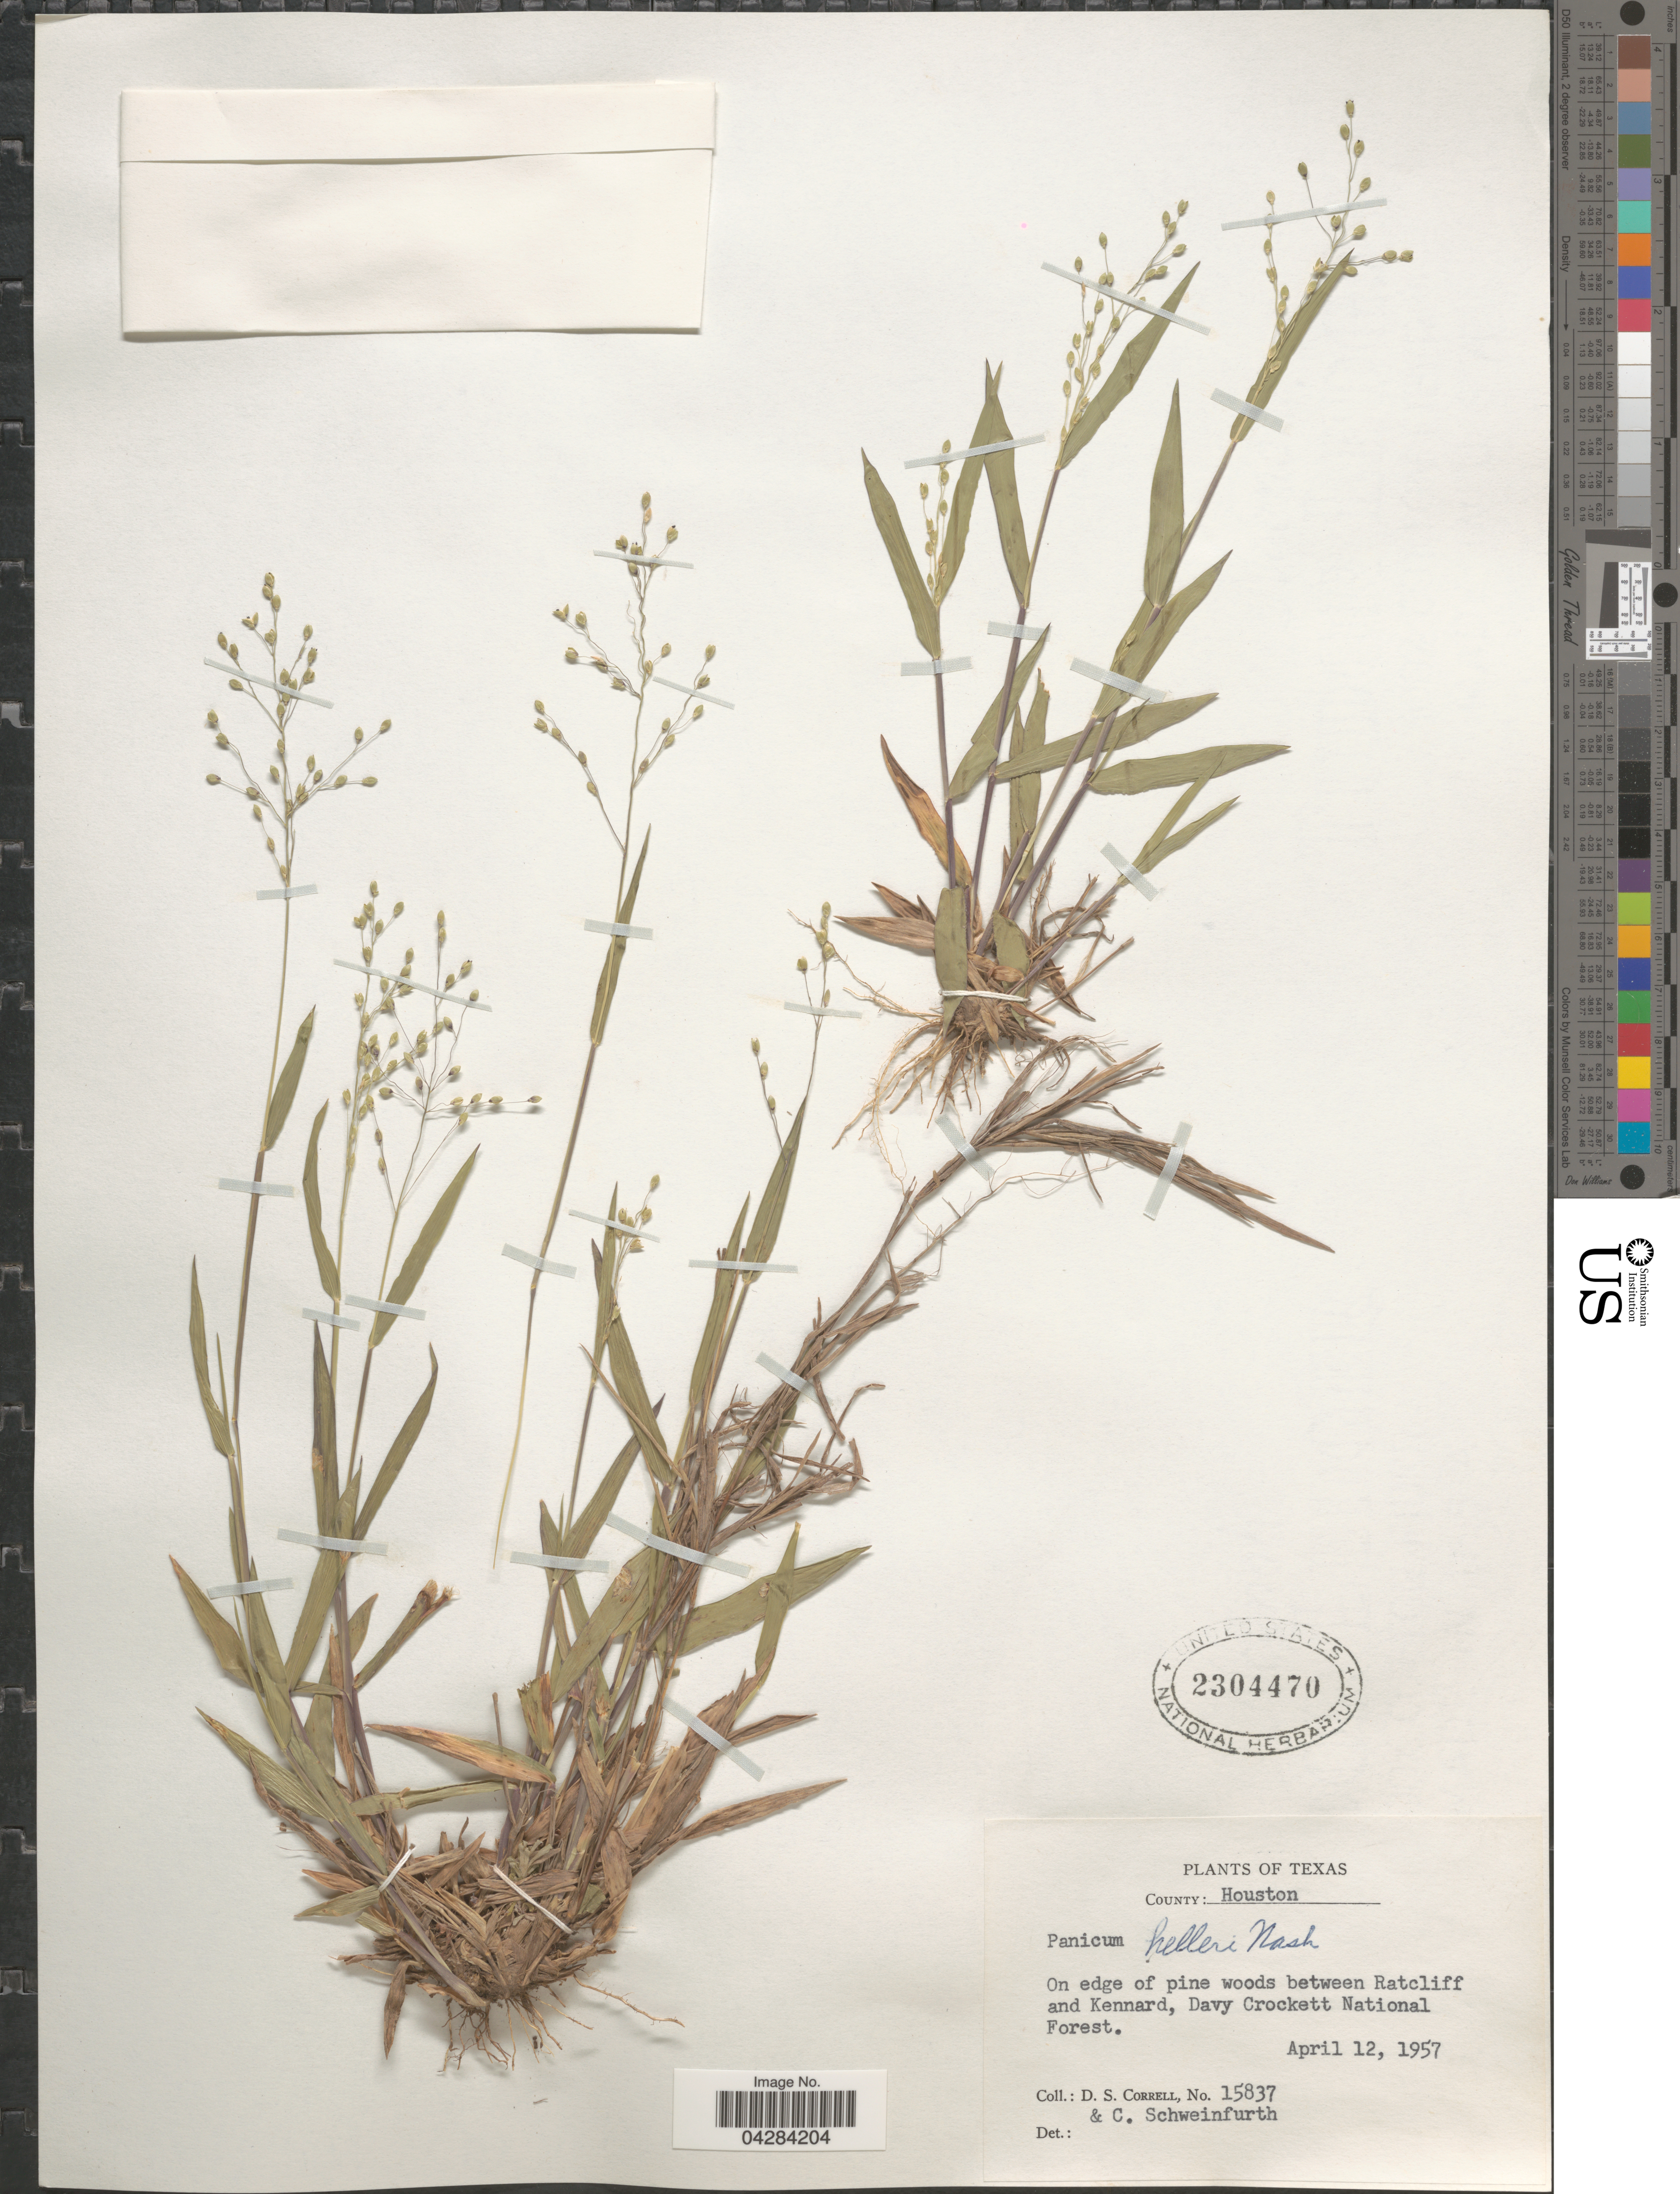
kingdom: Plantae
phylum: Tracheophyta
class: Liliopsida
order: Poales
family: Poaceae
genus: Dichanthelium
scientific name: Dichanthelium oligosanthes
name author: (Schult.) Gould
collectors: D. S. Correll & C. Schweinfurth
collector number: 15837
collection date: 1957-04-12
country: United States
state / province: Texas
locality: County: Houston. On edge of pine woods between Ratcliff and Kennard, Davy Crockett National Forest.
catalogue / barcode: US 2304470